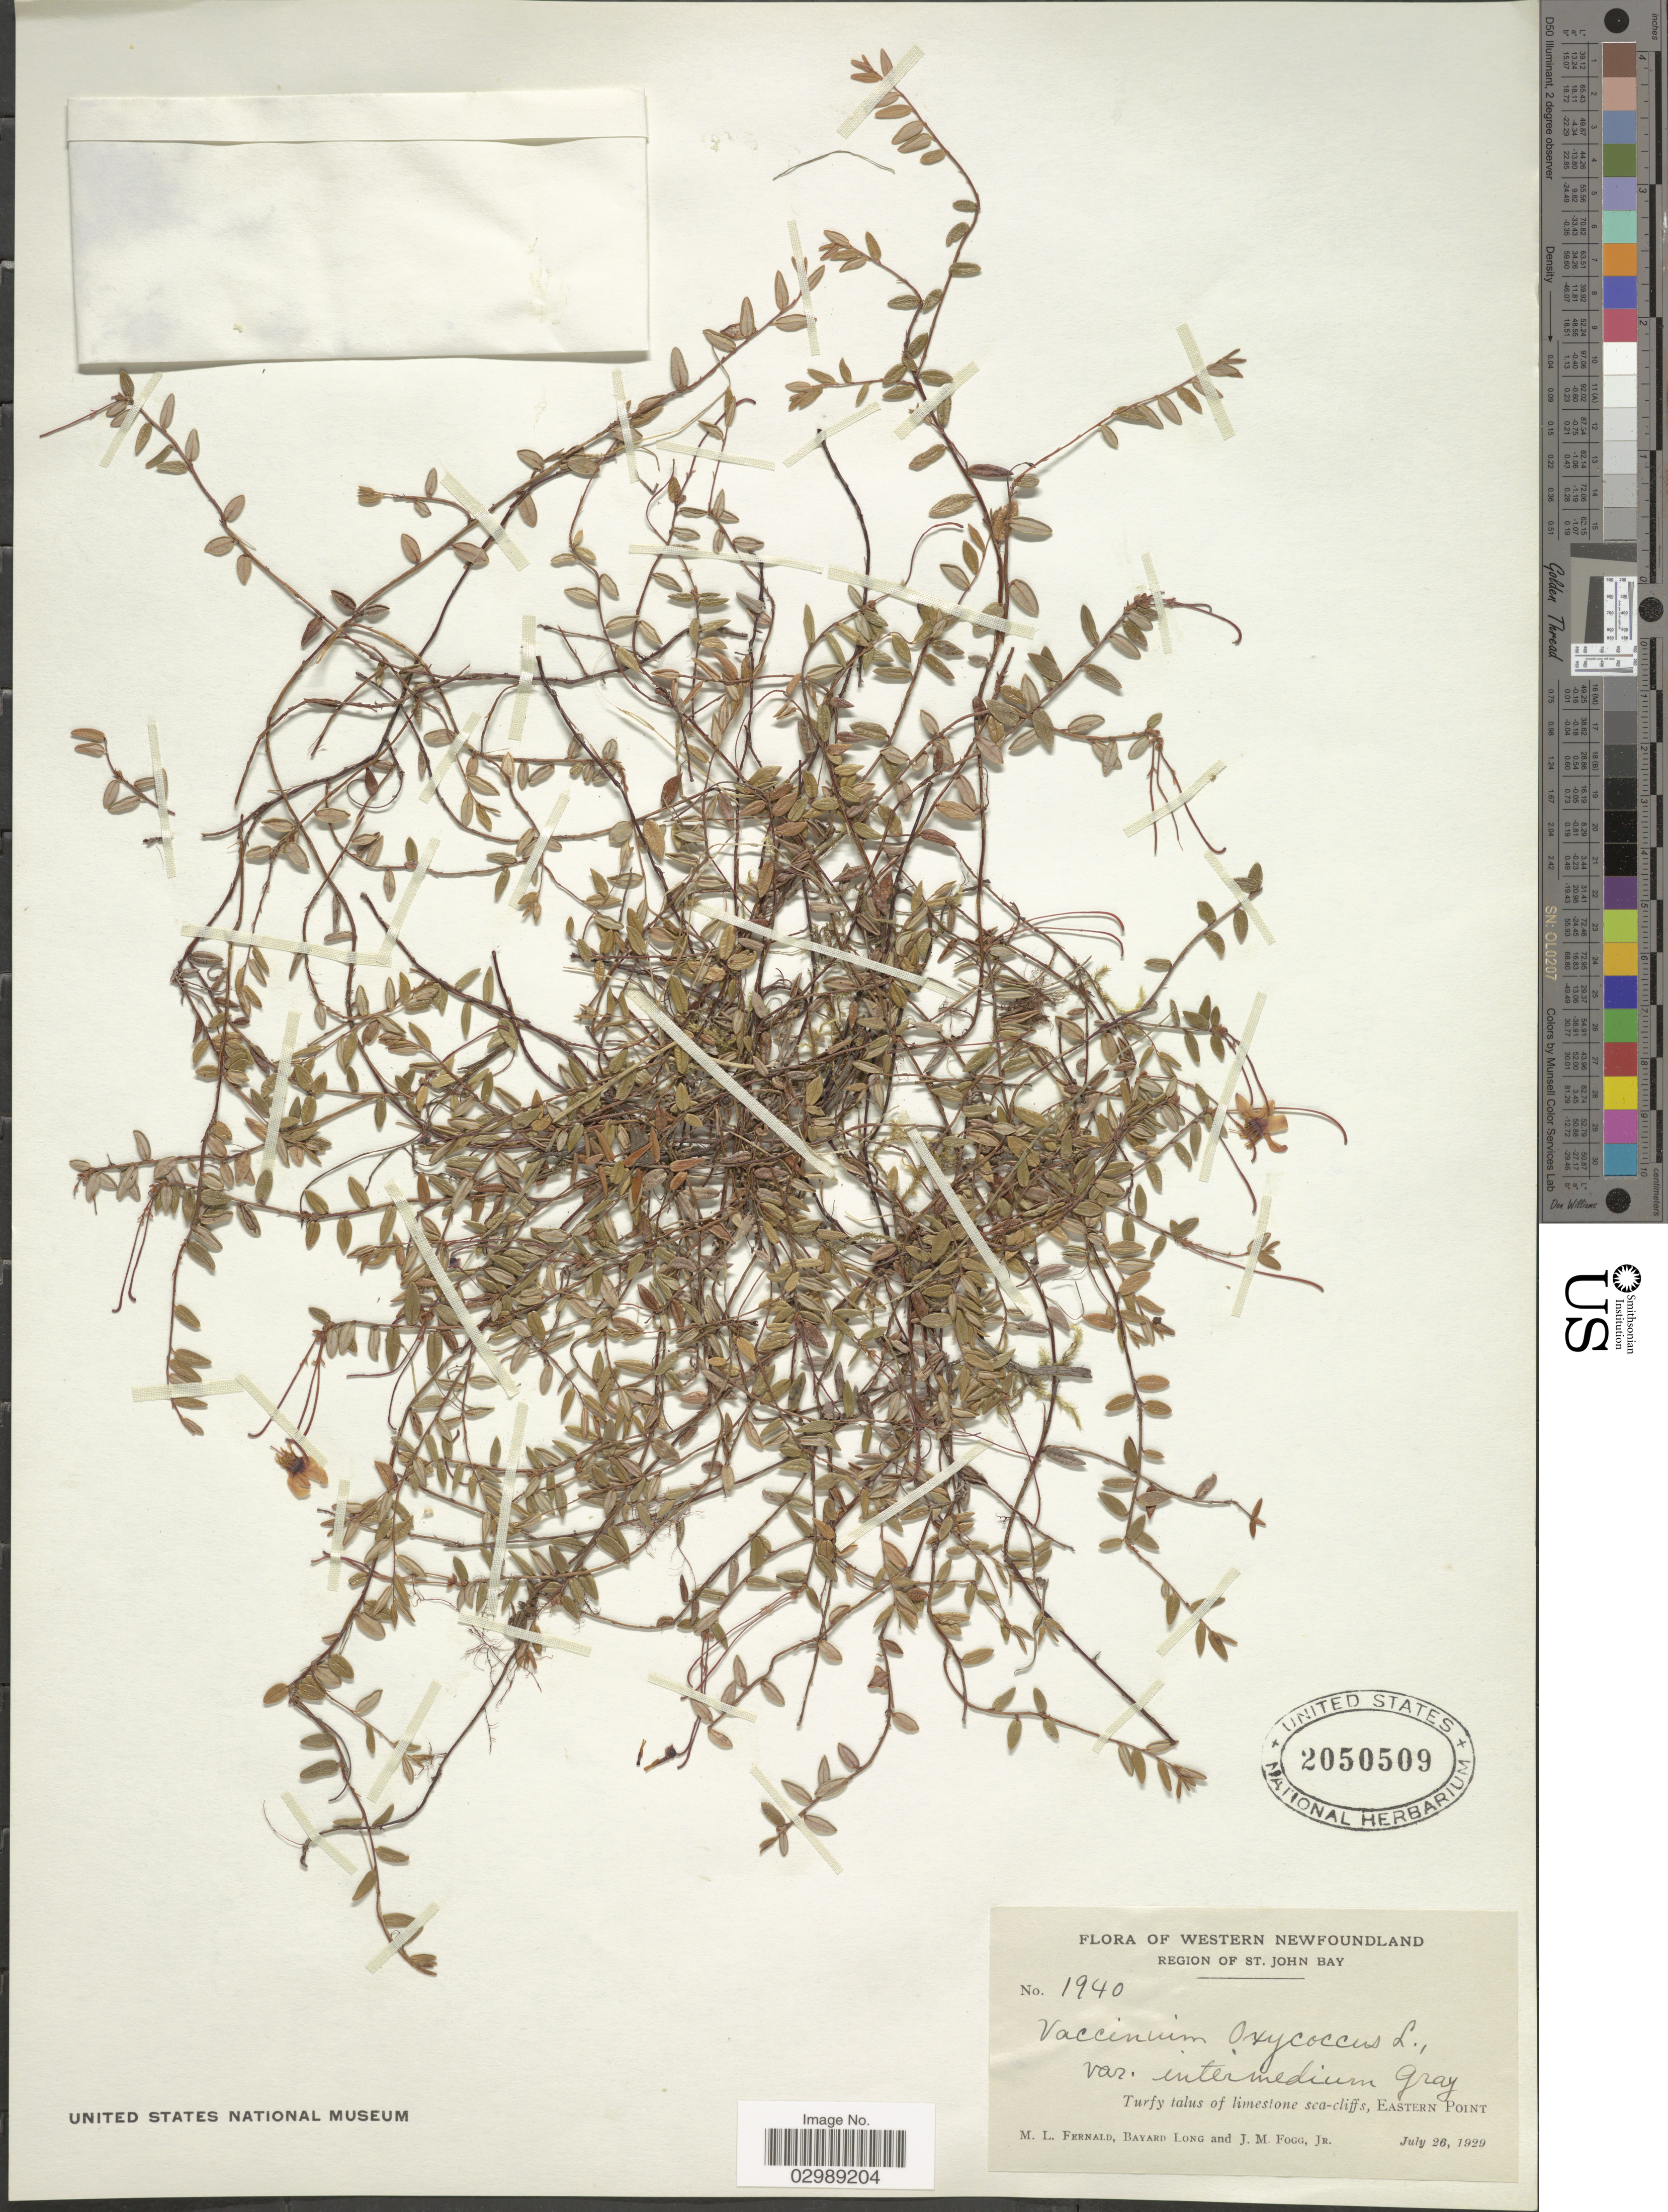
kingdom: Plantae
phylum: Tracheophyta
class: Magnoliopsida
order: Ericales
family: Ericaceae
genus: Vaccinium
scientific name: Vaccinium oxycoccos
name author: L.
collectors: M. L. Fernald, B. Long & J. Fogg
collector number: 1940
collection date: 1929-07-26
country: Canada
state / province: Newfoundland and Labrador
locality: Western Newfoundland. Region of St. John Bay. Turfy talus of limestone sea-cliffs, Eastern Point.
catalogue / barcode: US 2050509